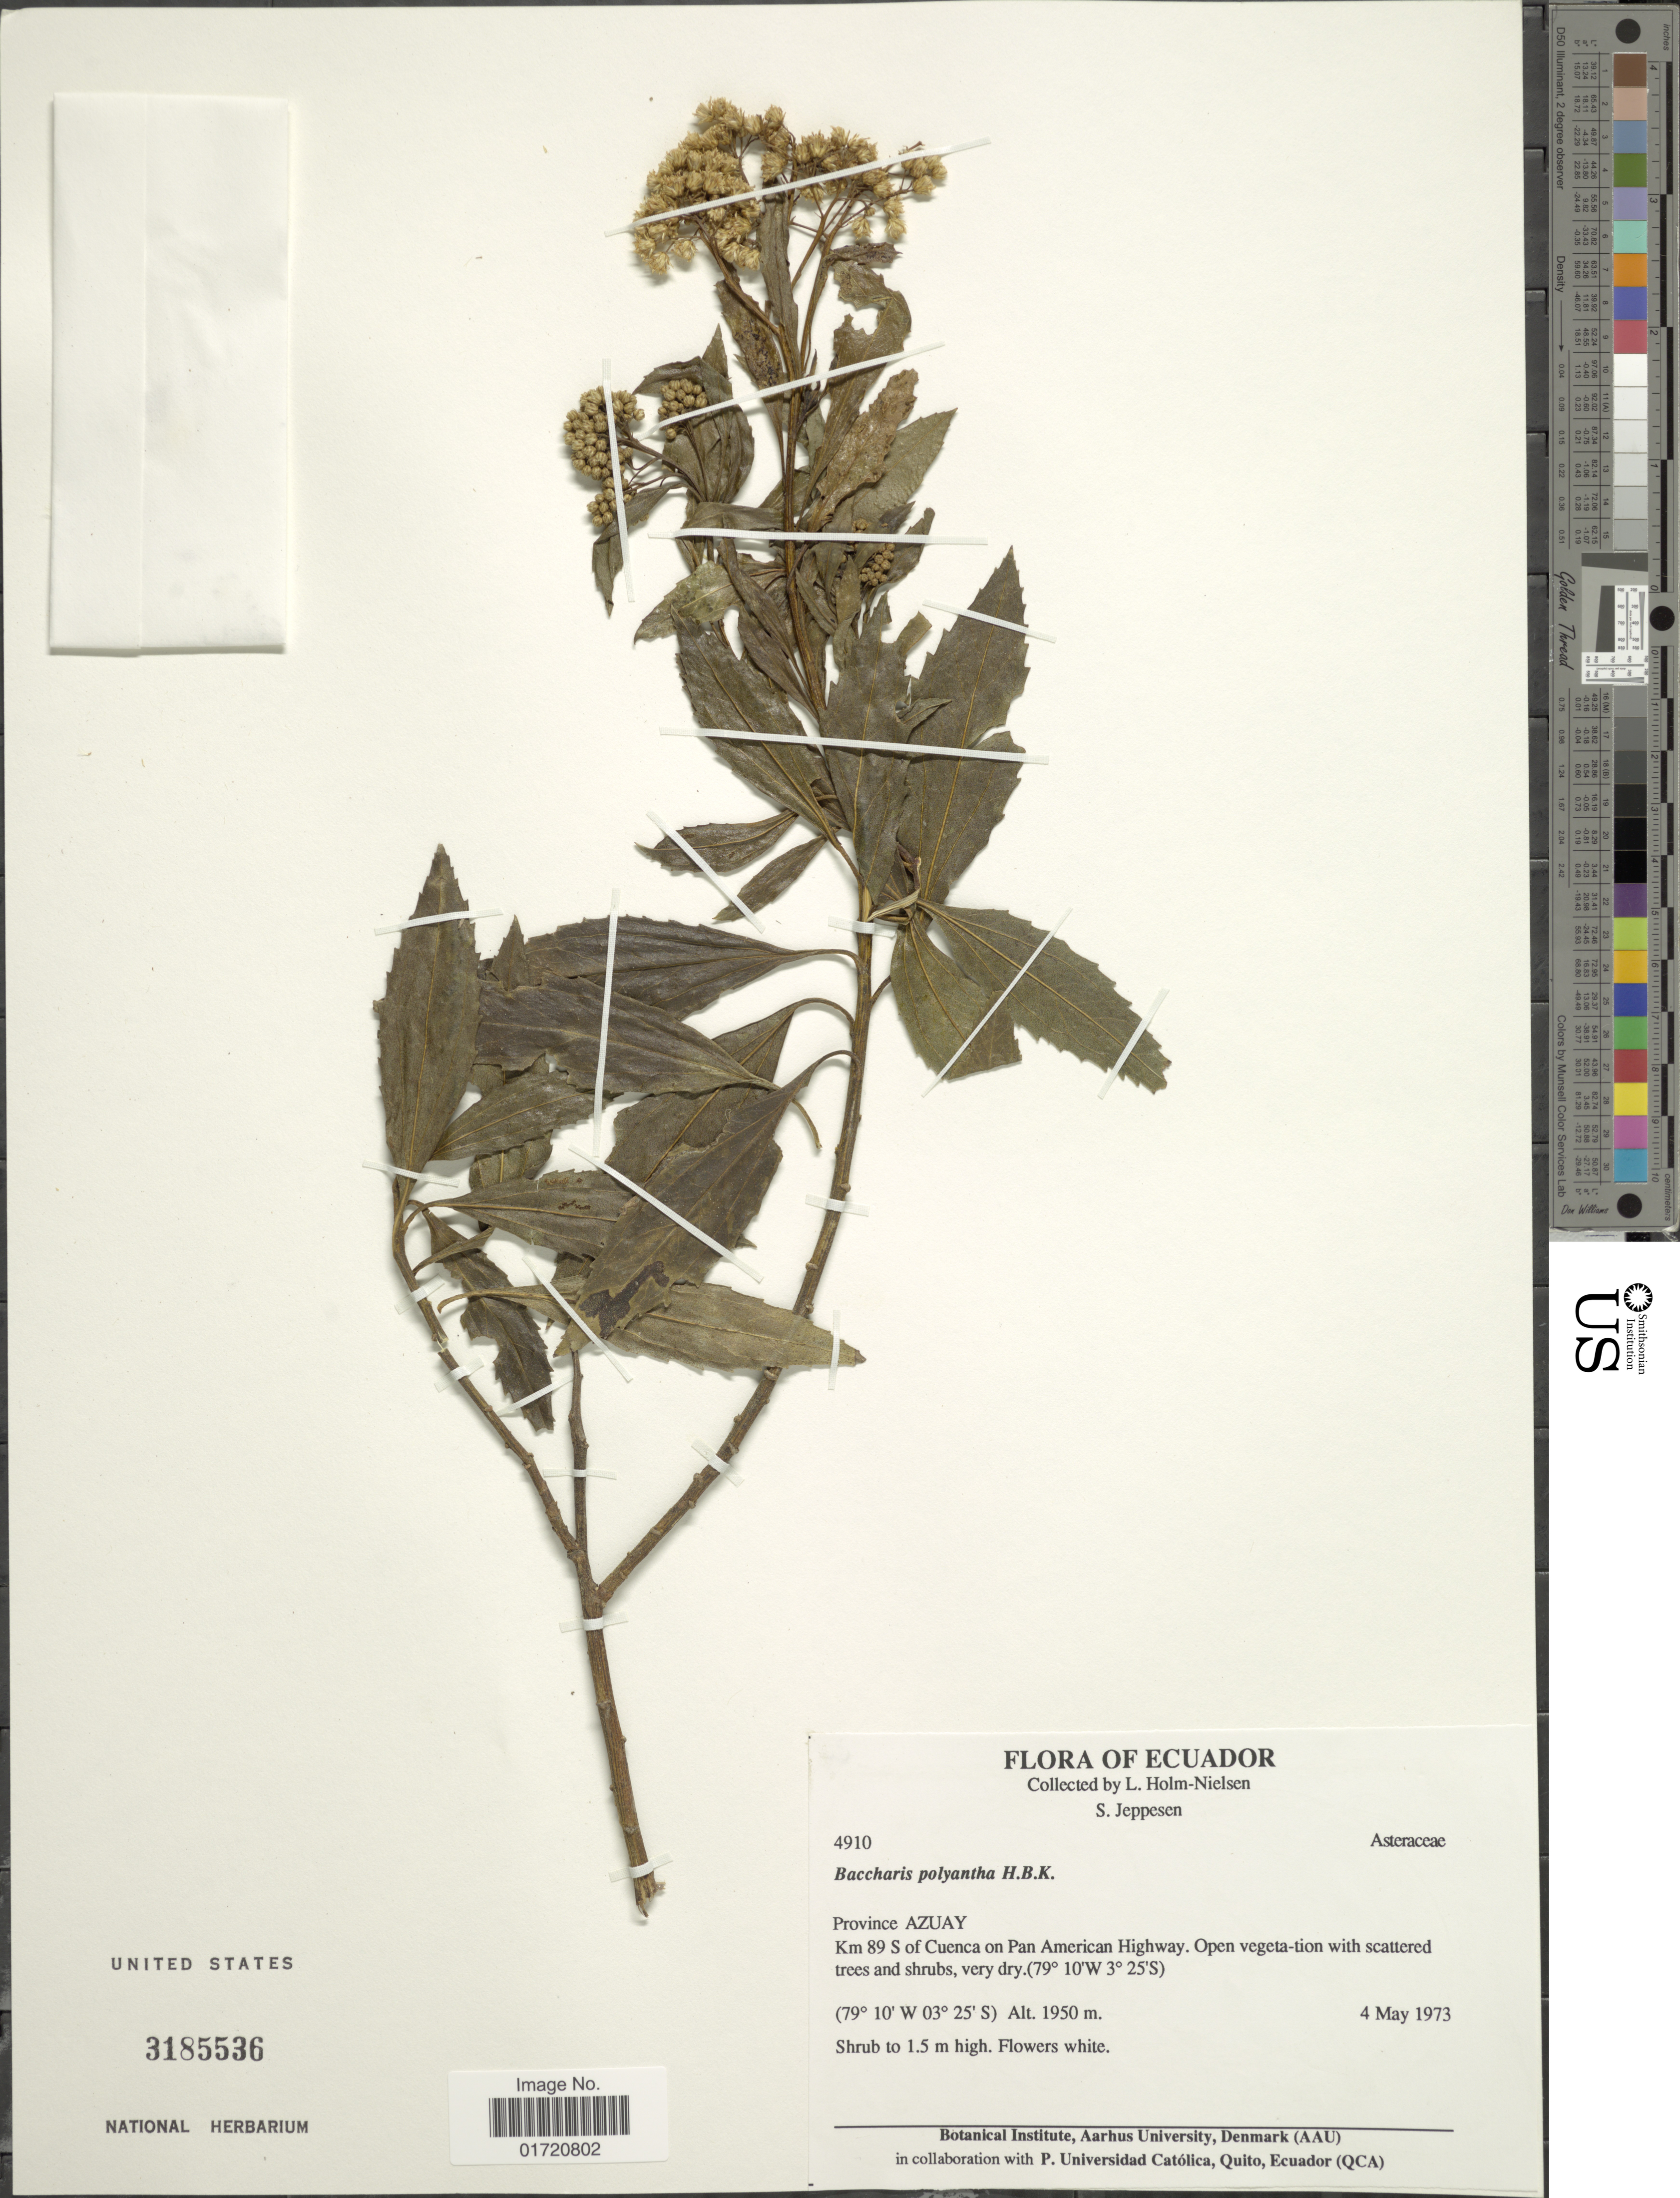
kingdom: Plantae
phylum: Tracheophyta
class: Magnoliopsida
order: Asterales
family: Asteraceae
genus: Baccharis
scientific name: Baccharis latifolia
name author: (Ruiz & Pav.) Pers.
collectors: L. B. Holm-Nielsen & S. Jeppesen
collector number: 4910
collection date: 1973-05-04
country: Ecuador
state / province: Azuay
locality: Km 89 S of Cuenca on Pan American Highway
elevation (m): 1950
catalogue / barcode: US 3185536